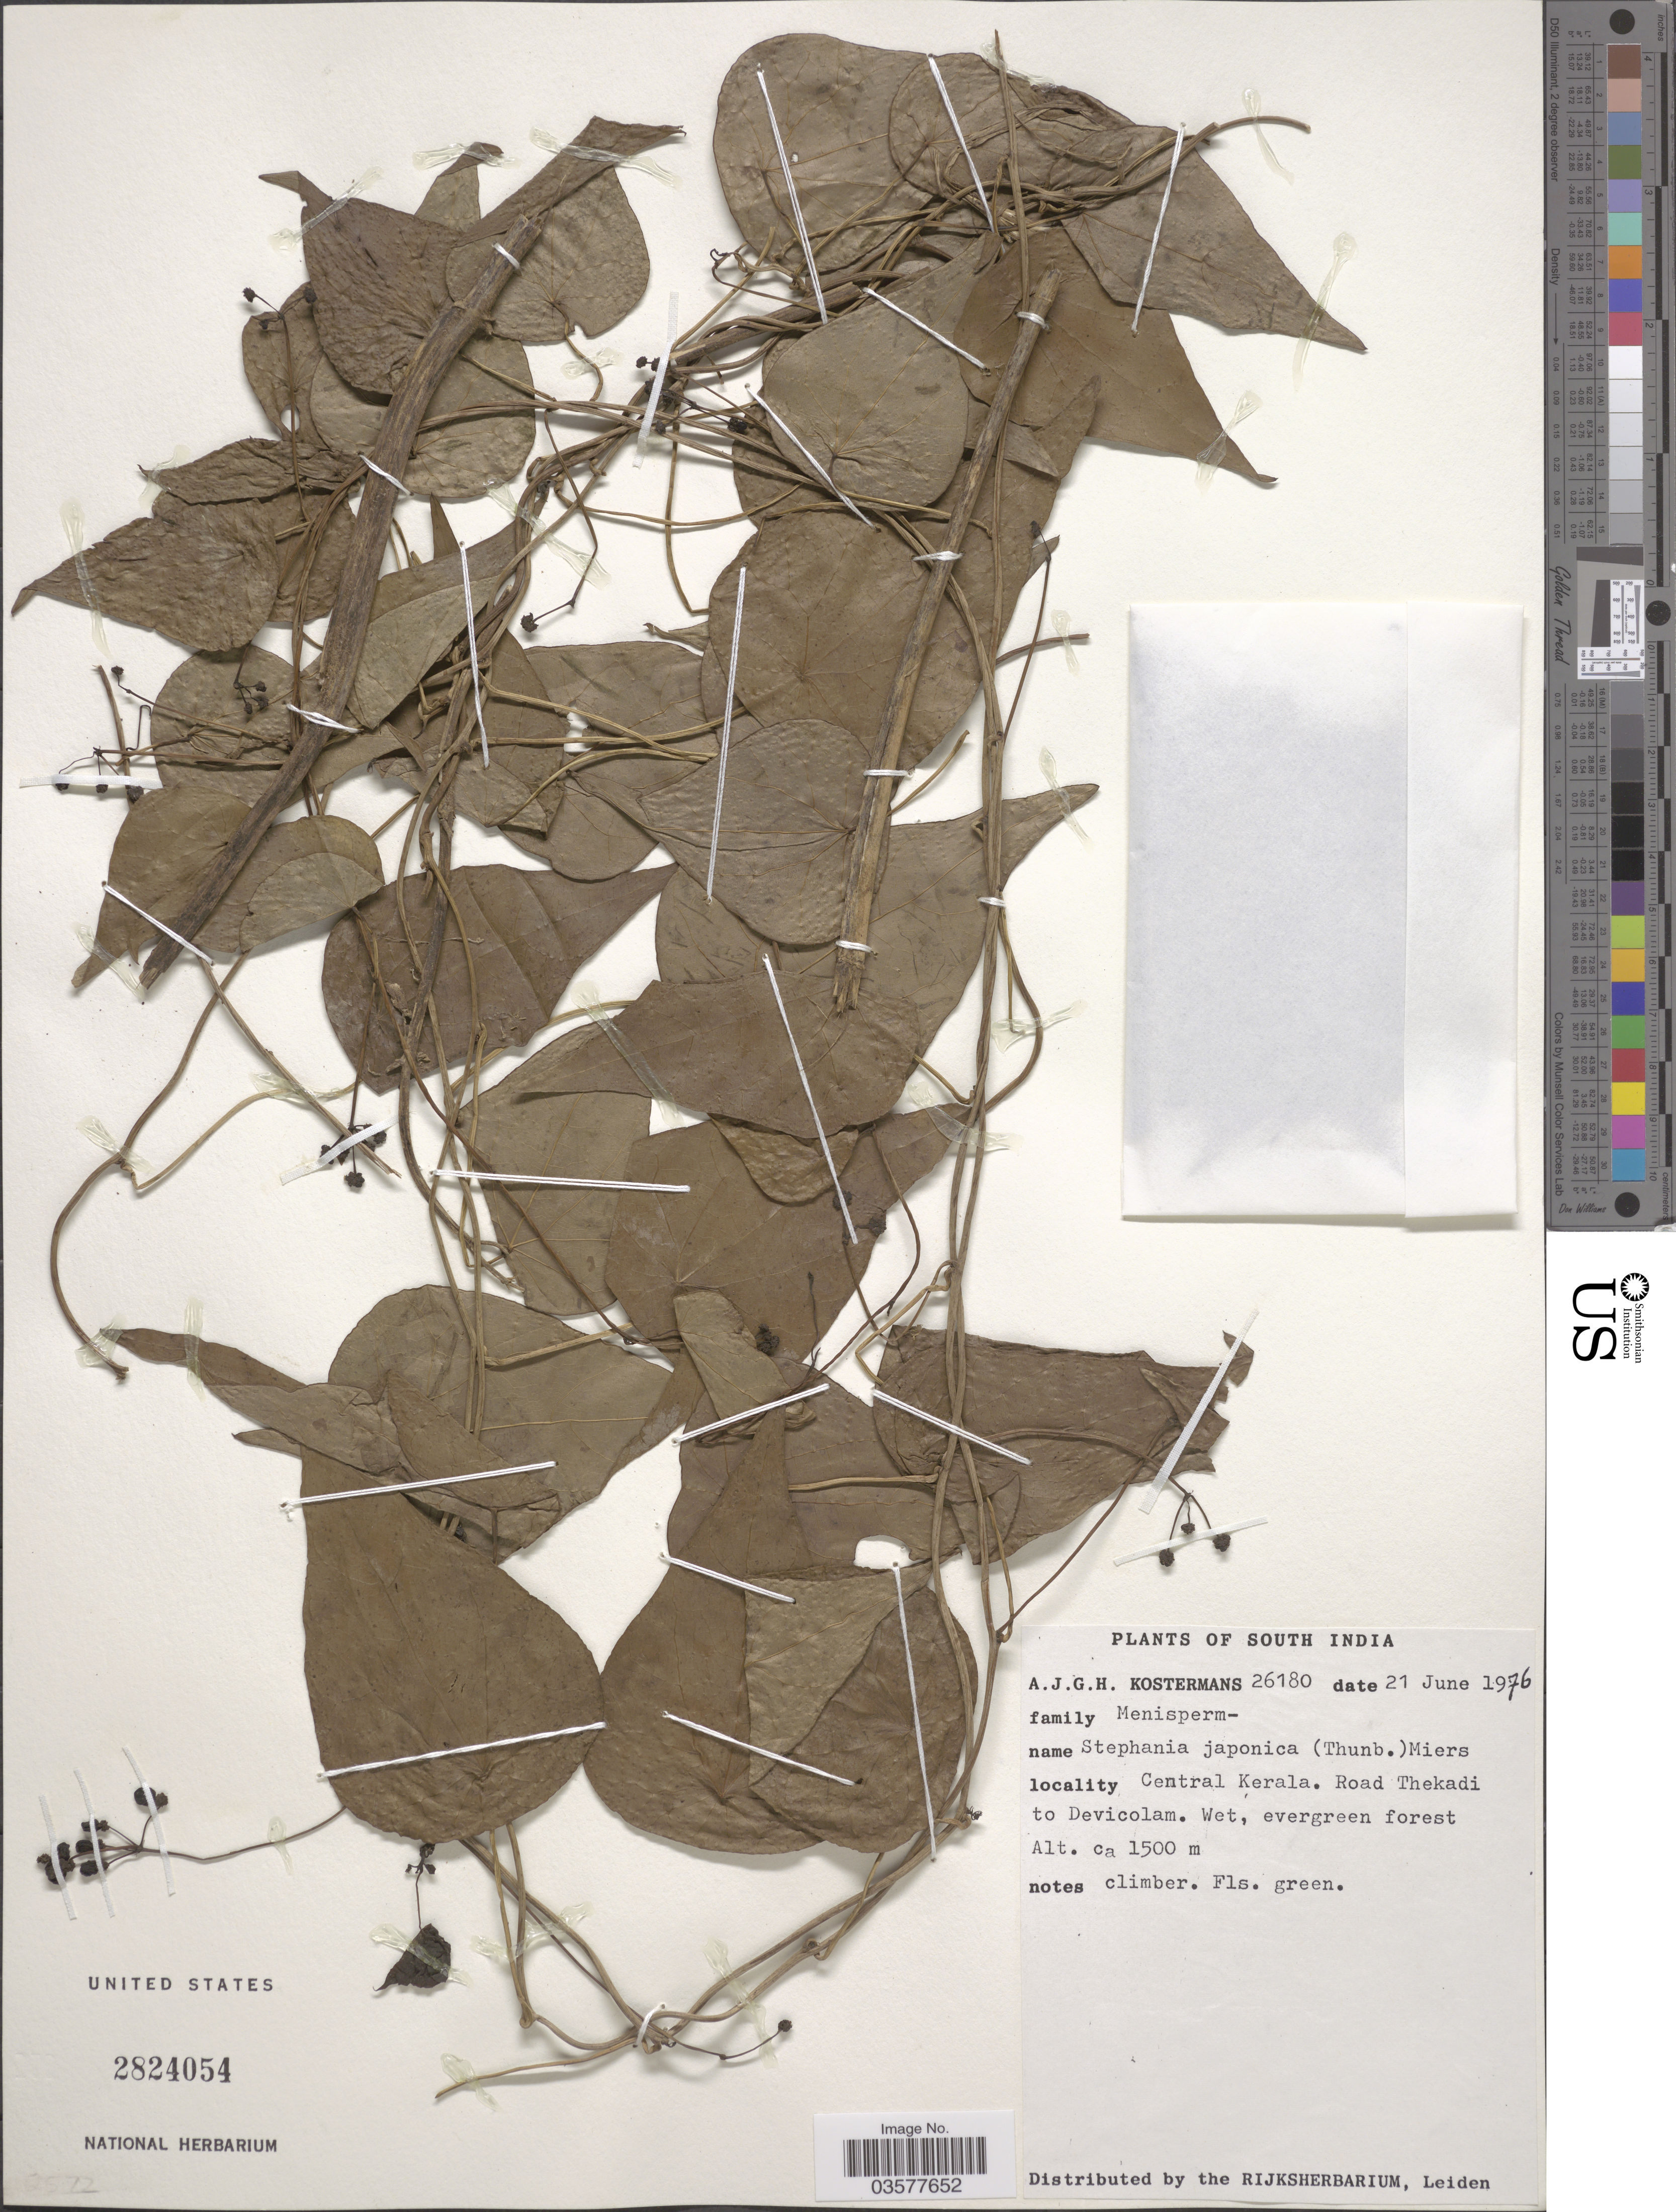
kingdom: Plantae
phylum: Tracheophyta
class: Magnoliopsida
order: Ranunculales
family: Menispermaceae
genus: Stephania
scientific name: Stephania japonica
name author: (Thunb.) Miers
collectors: A. J. G. Kostermans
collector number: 26180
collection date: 1976-06-21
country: India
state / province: Kerala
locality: South India. Central Kerala. Road Thekadi to Devicolam.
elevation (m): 1500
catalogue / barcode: US 2824054